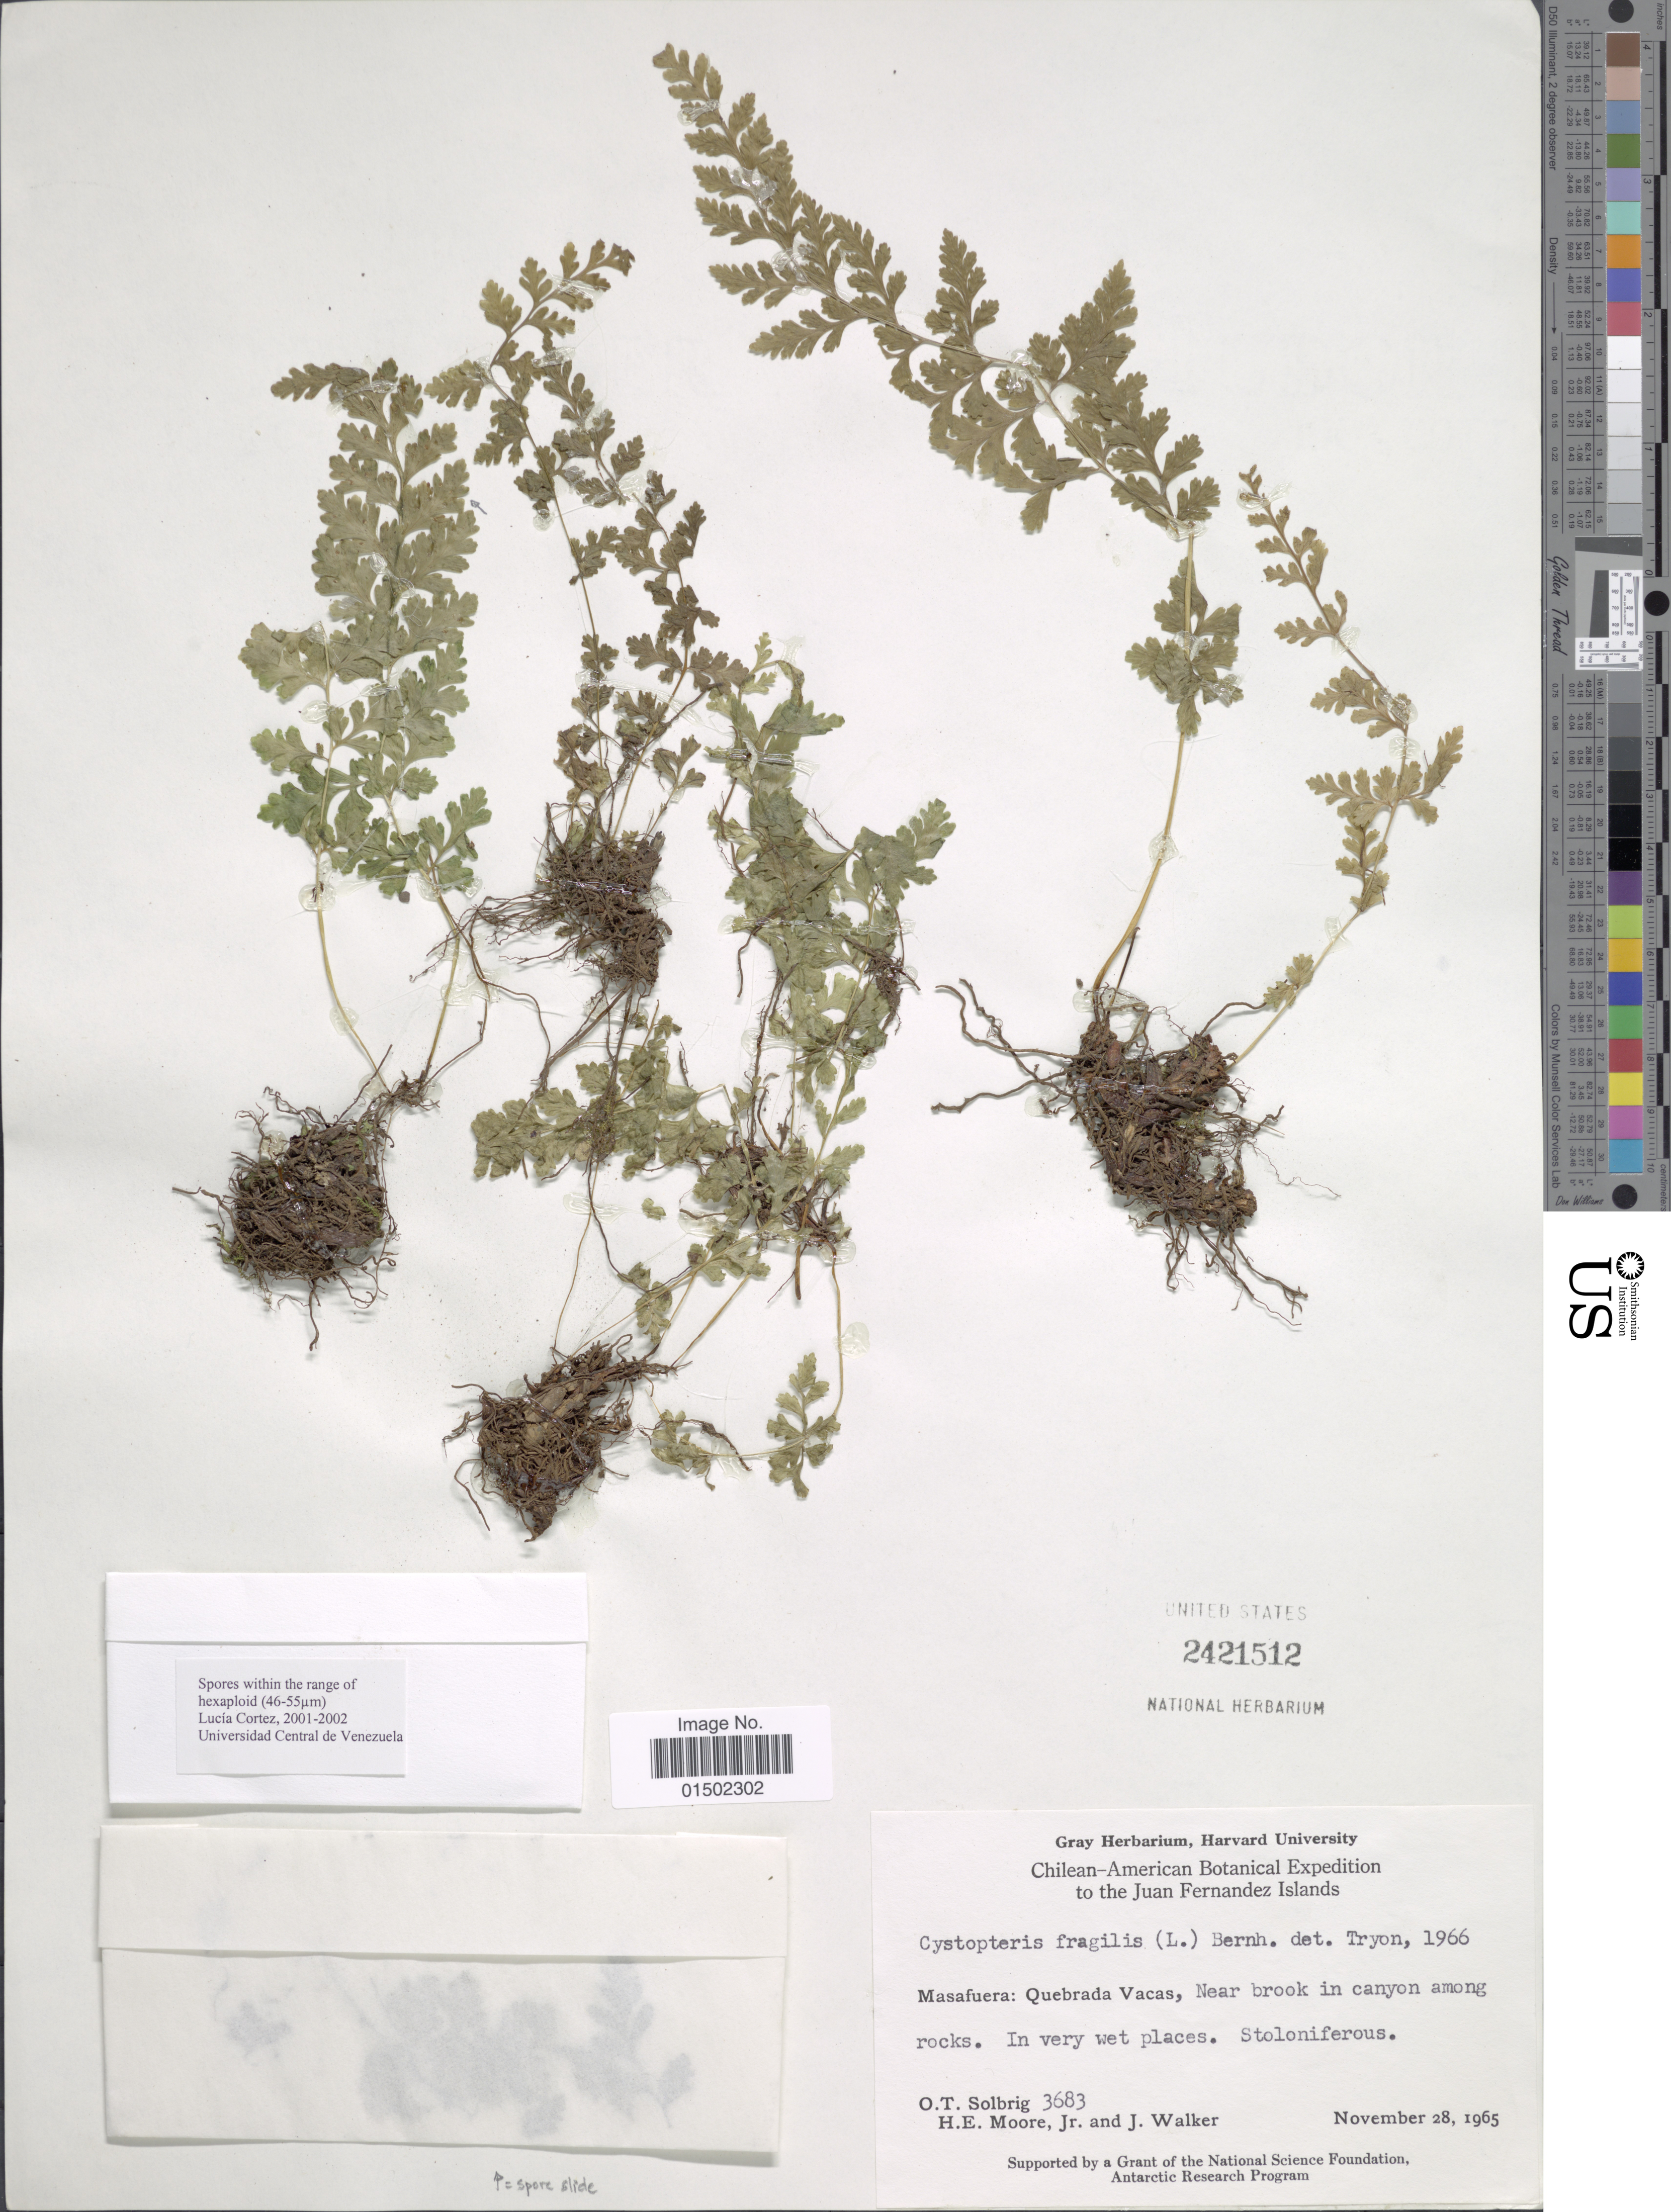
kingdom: Plantae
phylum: Tracheophyta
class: Polypodiopsida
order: Polypodiales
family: Cystopteridaceae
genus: Cystopteris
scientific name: Cystopteris fragilis var. apiiformis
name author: (Gand.) C. Chr.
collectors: O. T. Solbrig, H. Moore & J. Walker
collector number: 3683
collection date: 1965-11-28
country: Chile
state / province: Valparaíso (V)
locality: Juan Fernandez Islands. Masafuera: Quebrada Vacas, Near brook in canyon among rock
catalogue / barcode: US 2421512